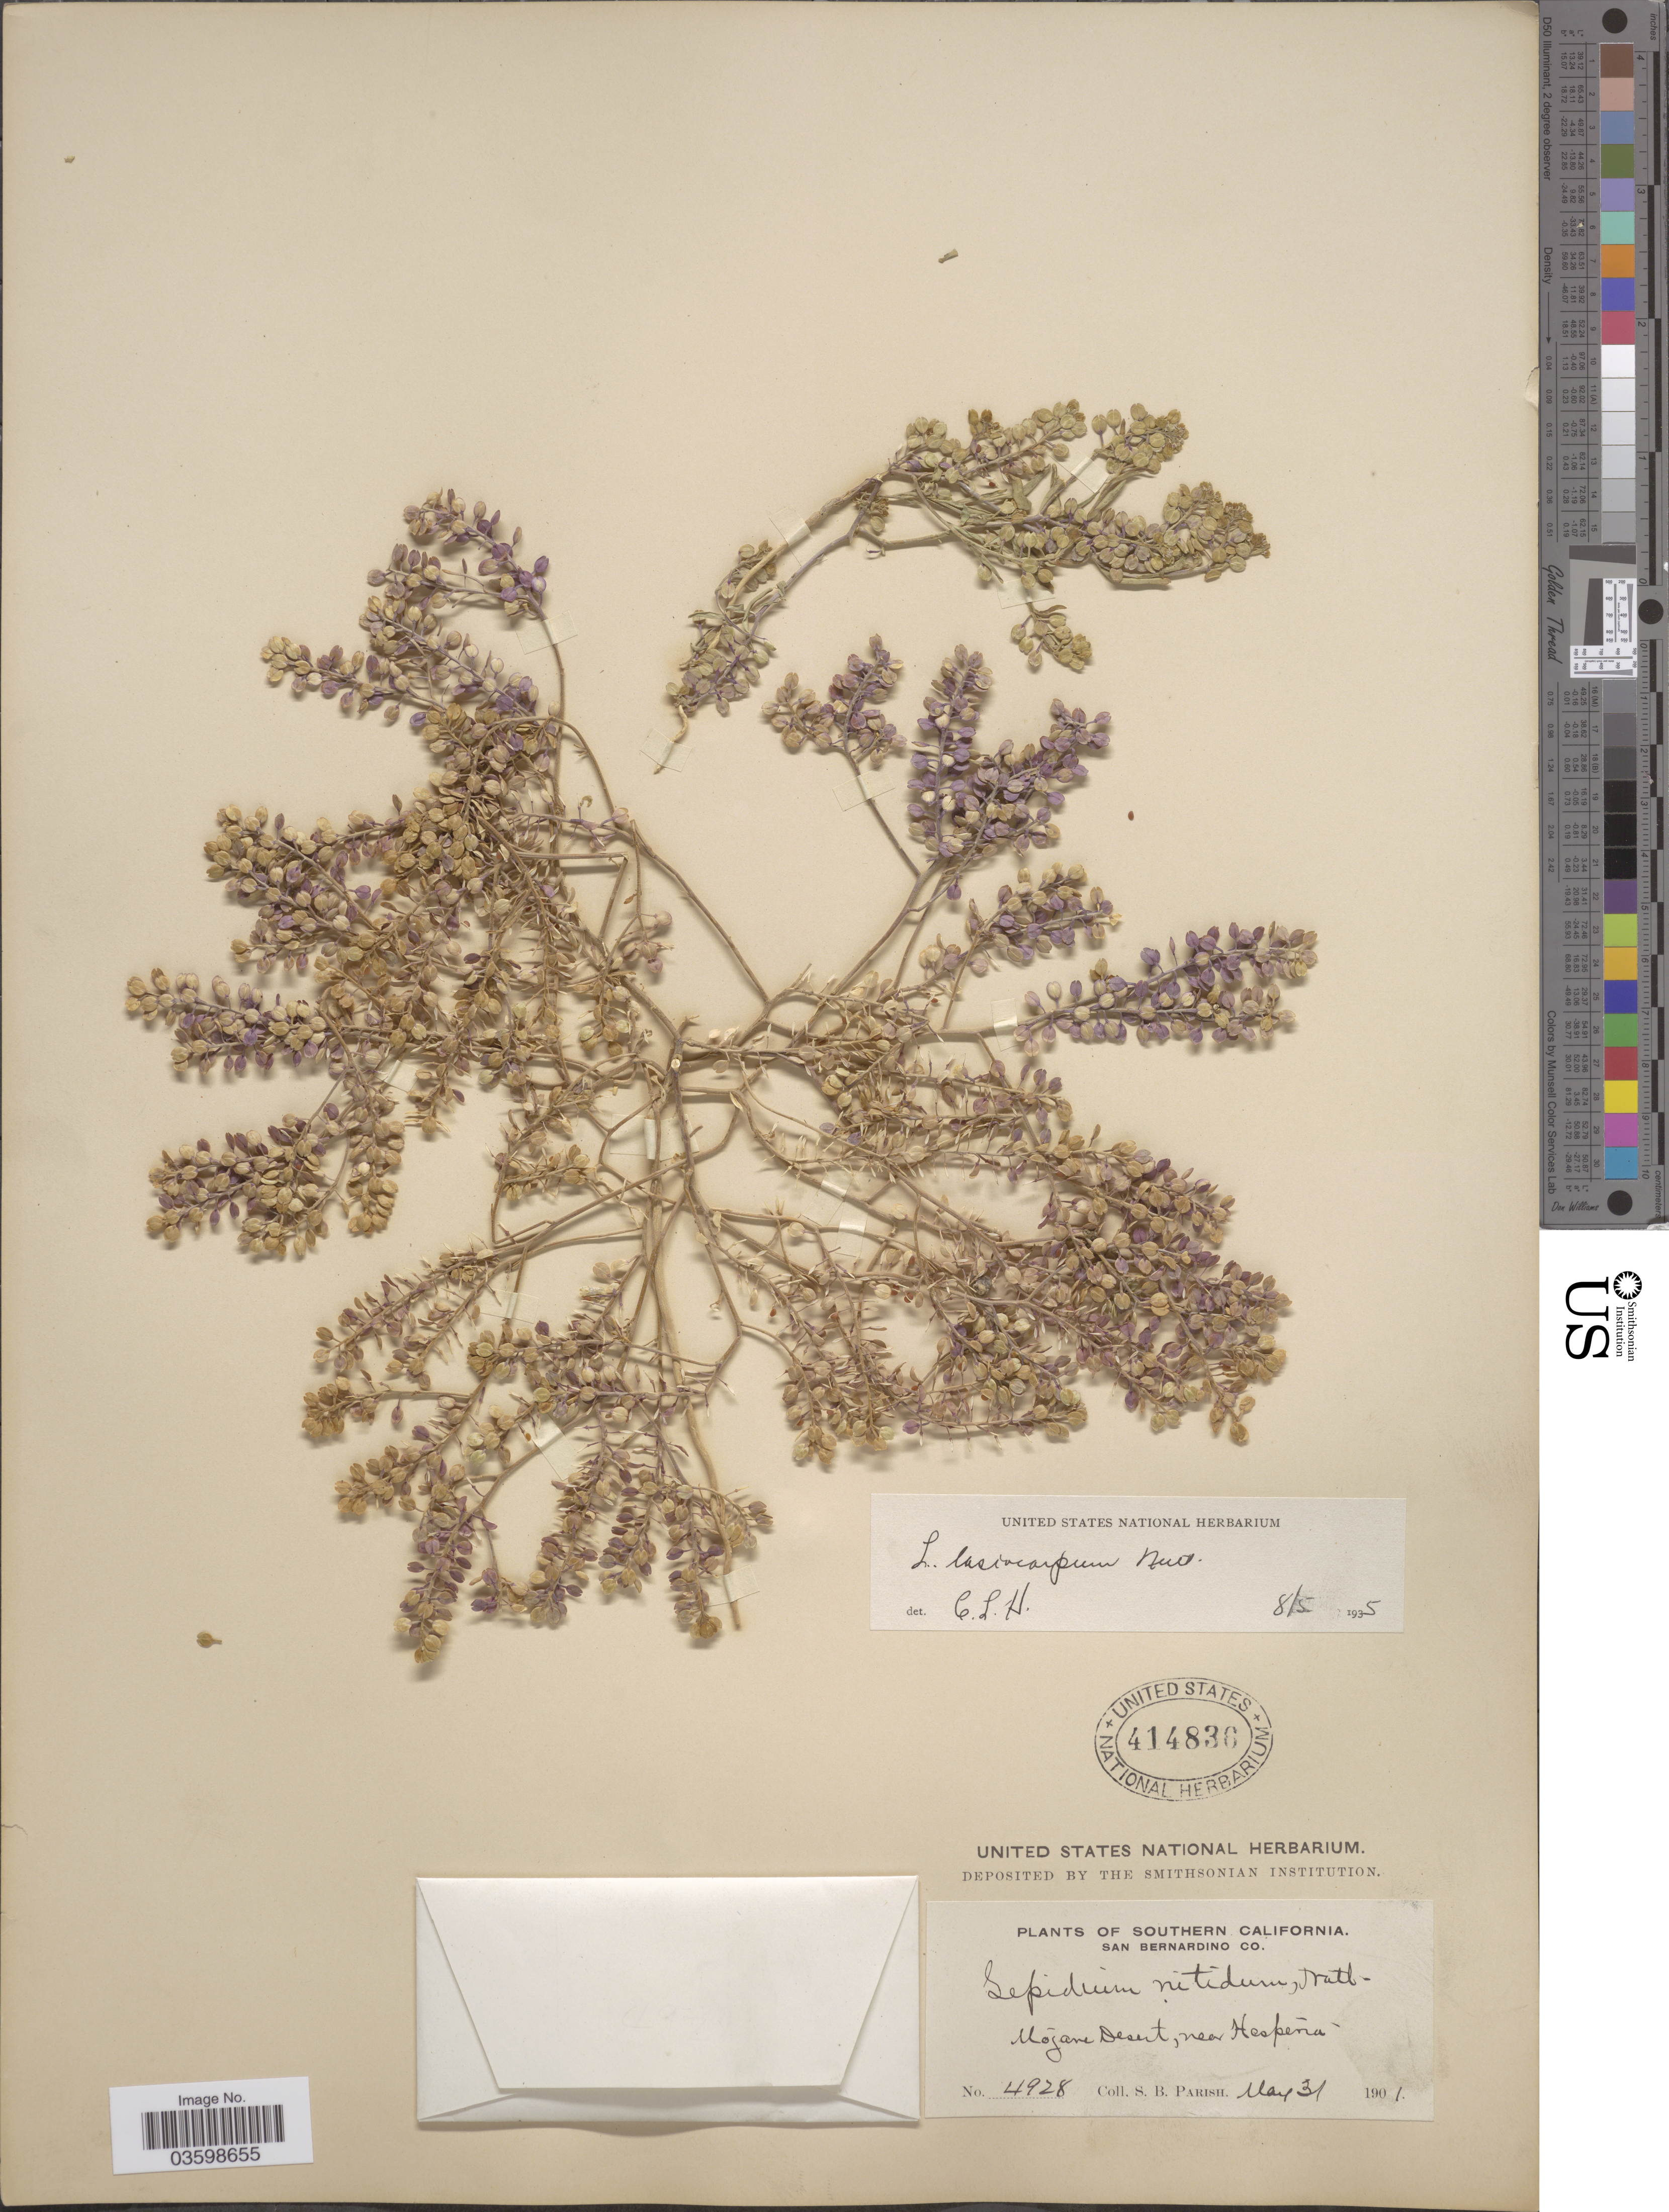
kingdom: Plantae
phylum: Tracheophyta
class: Magnoliopsida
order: Brassicales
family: Brassicaceae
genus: Lepidium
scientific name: Lepidium lasiocarpum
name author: Nutt.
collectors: S. B. Parish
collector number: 4928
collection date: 1901-05-31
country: United States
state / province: California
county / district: San Bernardino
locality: Southern California. San Bernardino Co. Mojave Desert, near Hesperia.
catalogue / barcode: US 414836